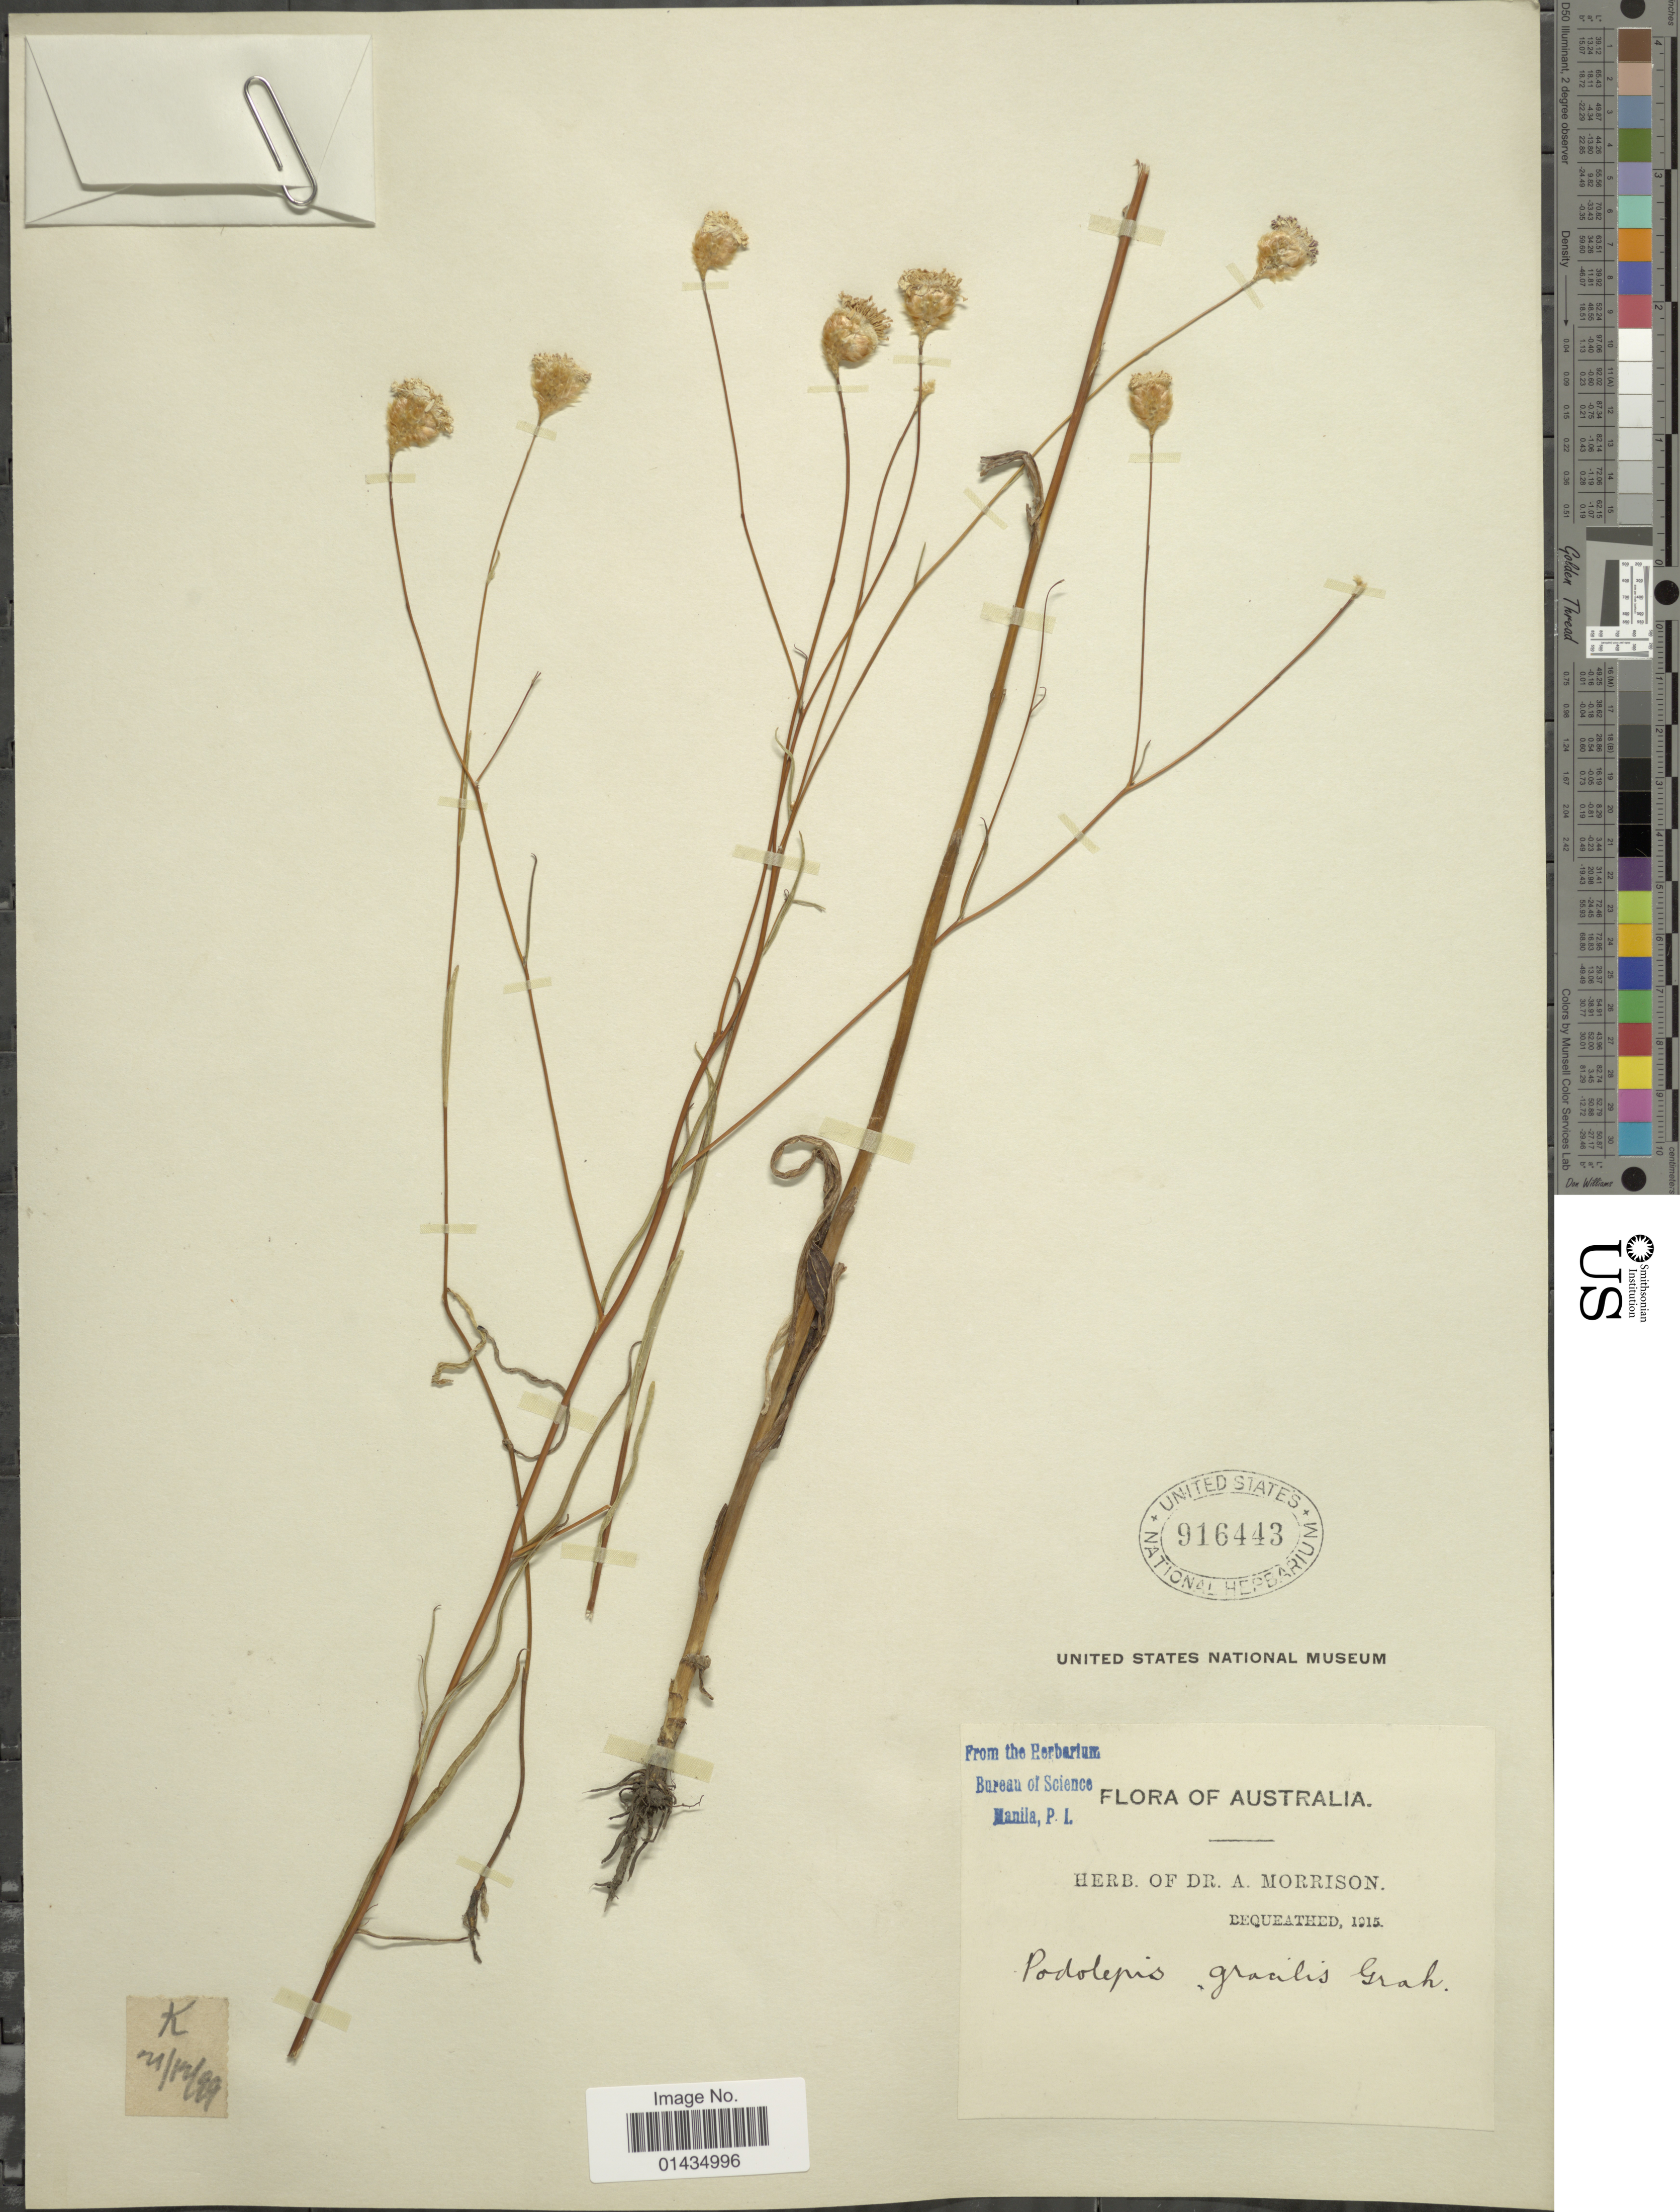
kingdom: Plantae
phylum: Tracheophyta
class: Magnoliopsida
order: Asterales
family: Asteraceae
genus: Podolepis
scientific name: Podolepis gracilis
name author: (Lehm.) Graham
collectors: ex herb. Dr. A. Morrison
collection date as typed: Transcribed d/m/y: 24/12/99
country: Australia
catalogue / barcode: US 916443